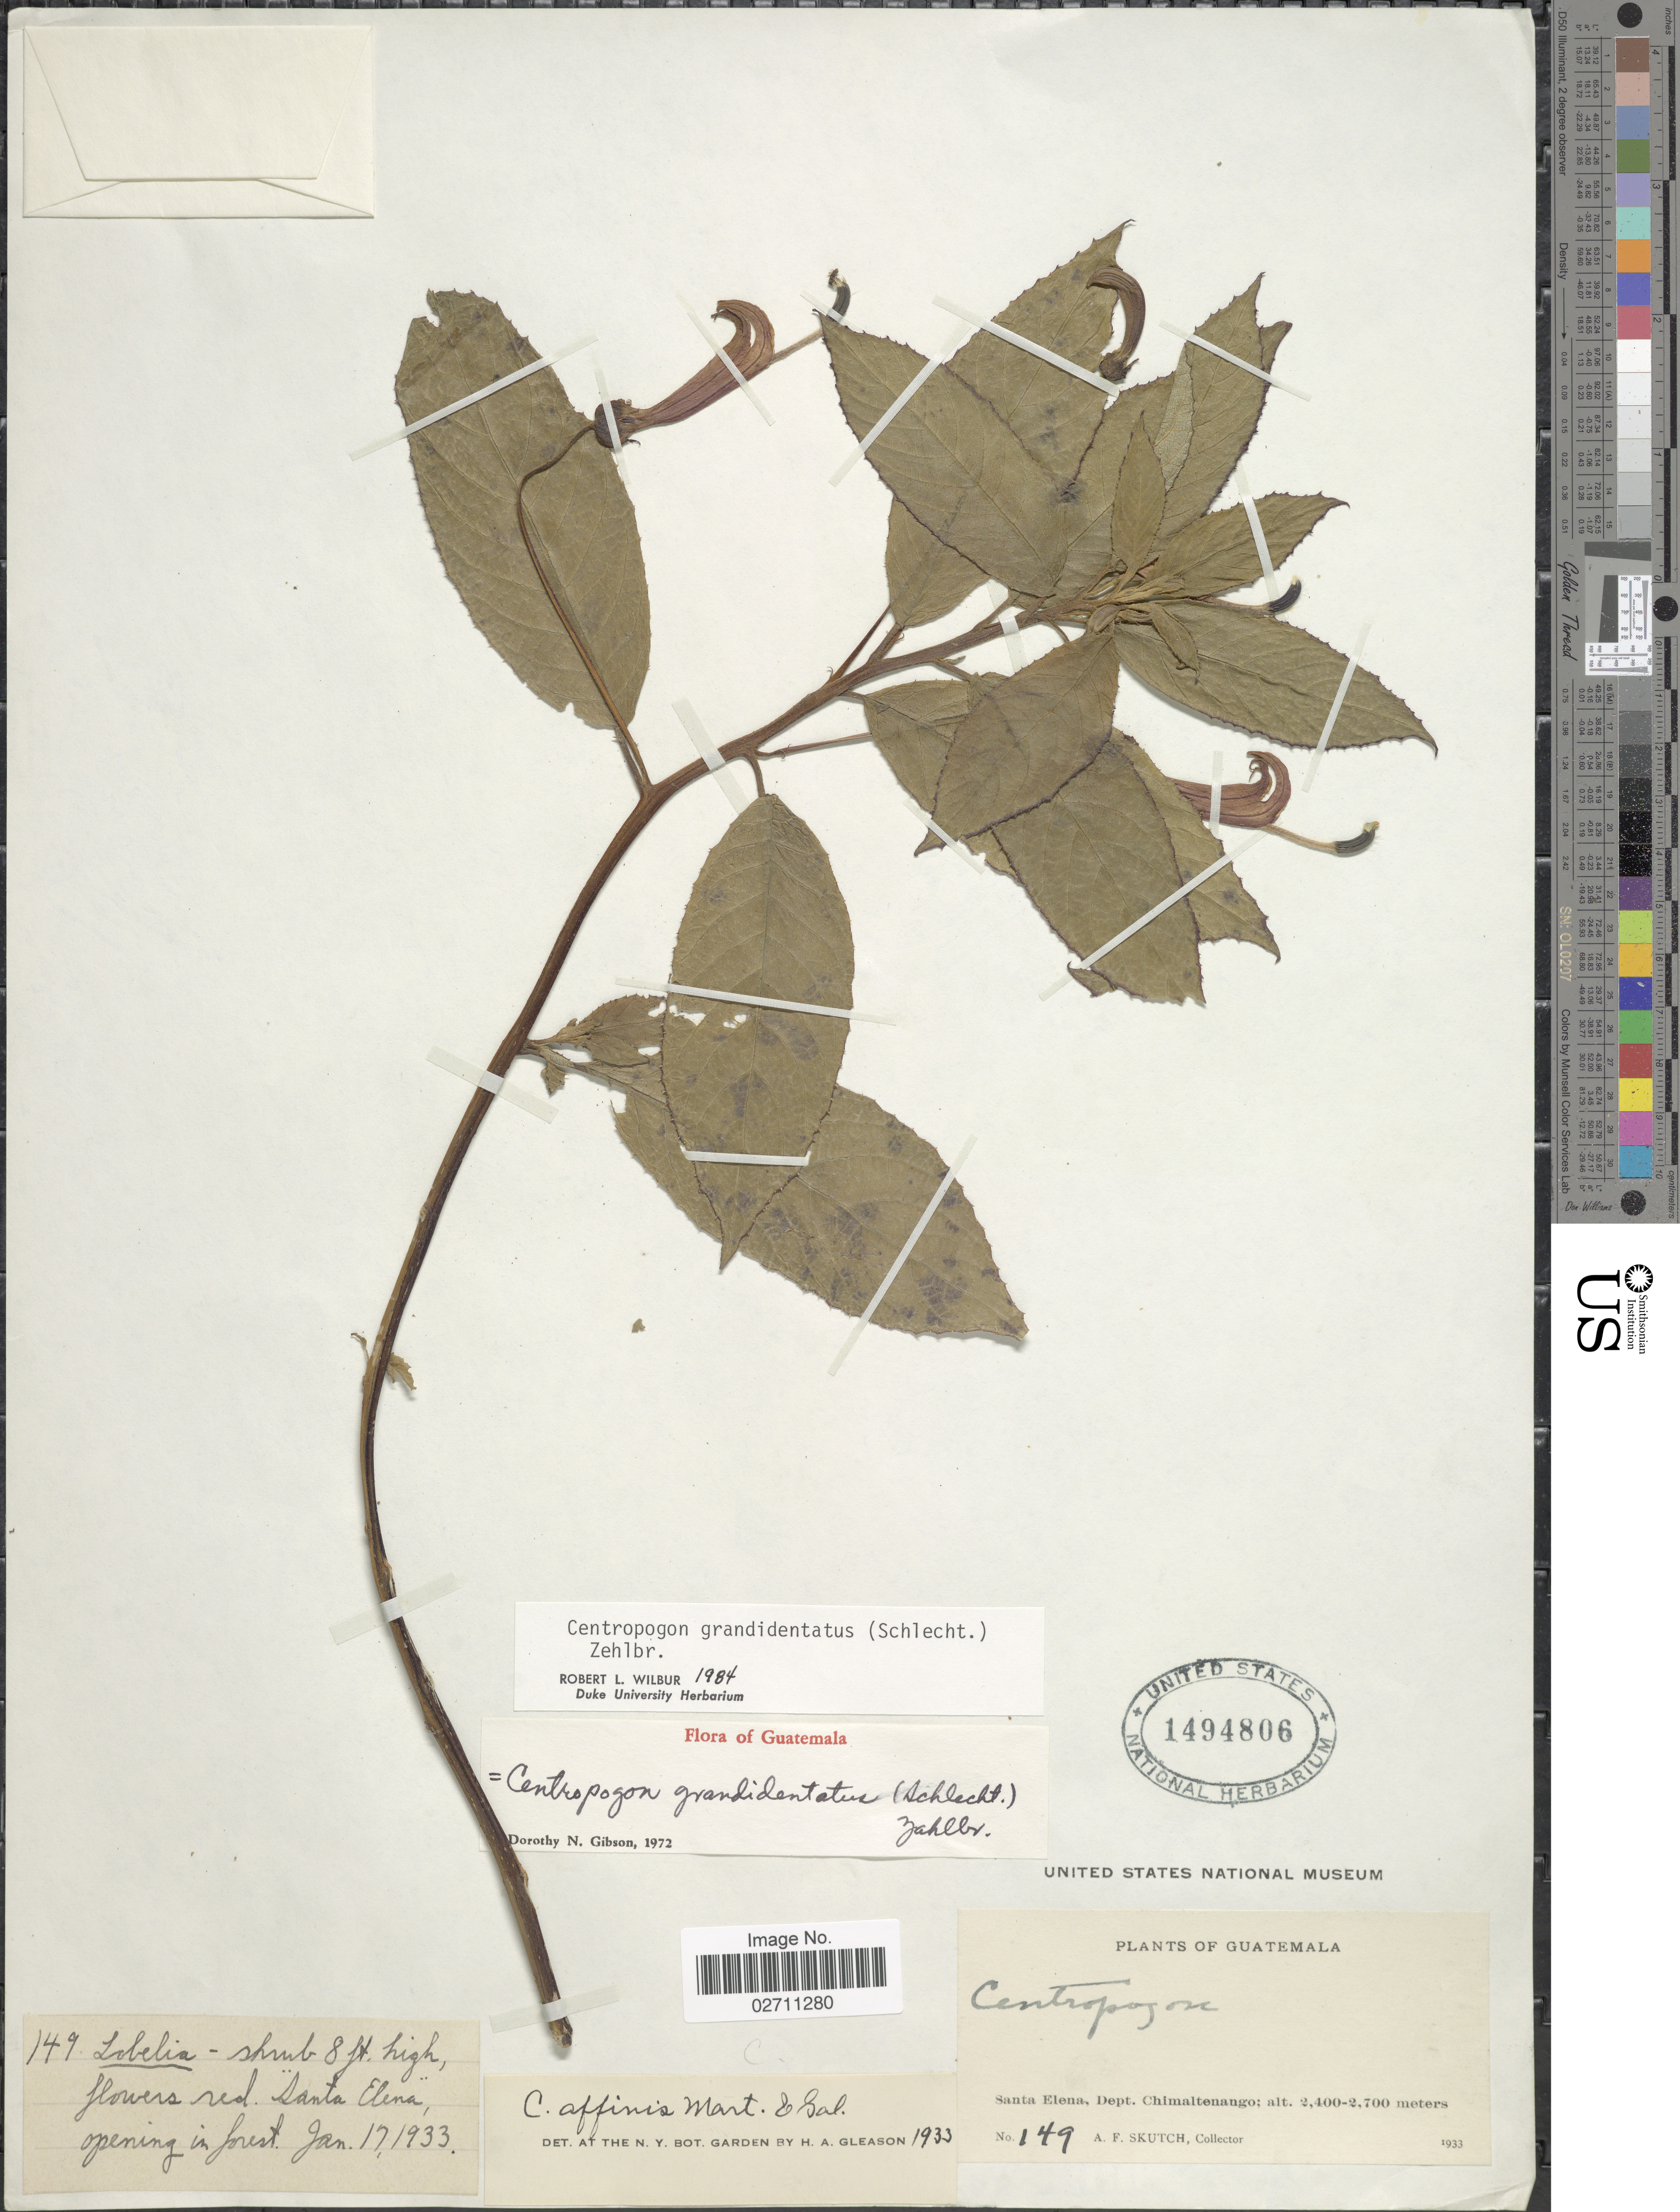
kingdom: Plantae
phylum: Tracheophyta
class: Magnoliopsida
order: Asterales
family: Campanulaceae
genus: Centropogon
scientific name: Centropogon grandidentatus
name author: (Schltdl.) Zahlbr.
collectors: A. F. Skutch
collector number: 149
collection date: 1933-01-17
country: Guatemala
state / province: Chimaltenango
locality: Santa Elena.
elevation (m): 2400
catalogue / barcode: US 1494806